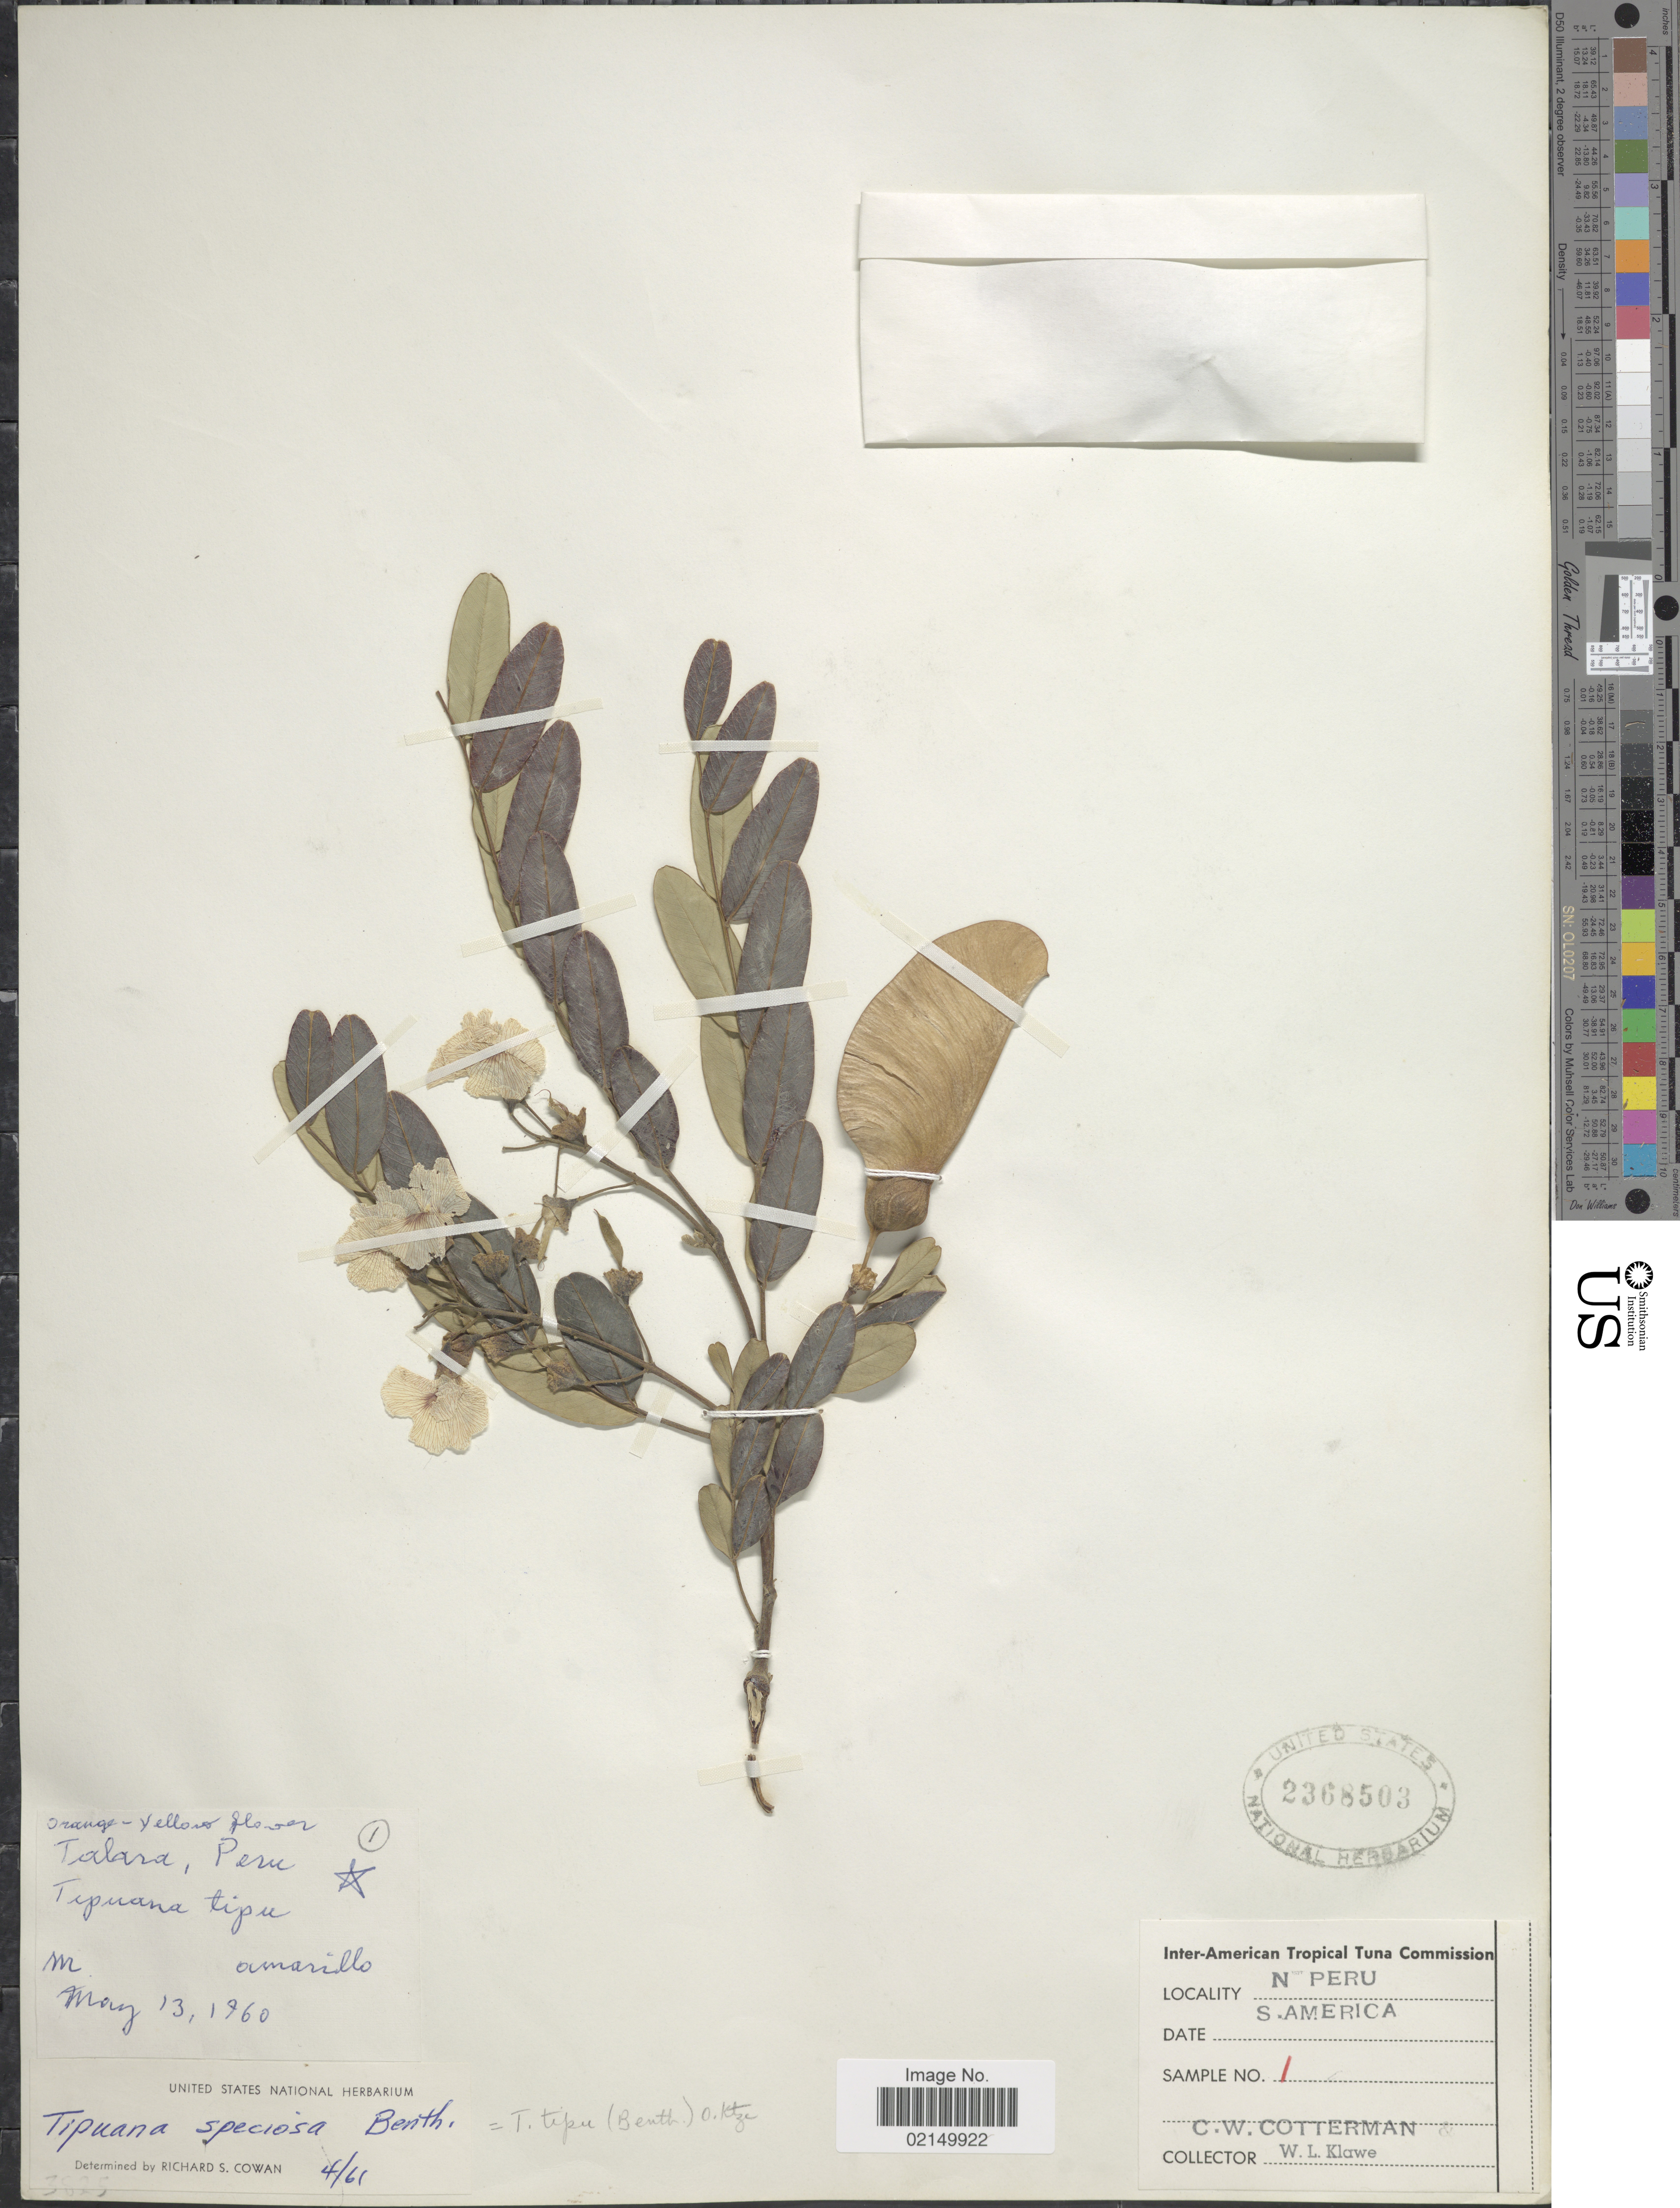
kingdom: Plantae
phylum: Tracheophyta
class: Magnoliopsida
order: Fabales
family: Fabaceae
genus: Vatairea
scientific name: Vatairea guianensis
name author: Aubl.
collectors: C. Cotterman & W. Klawe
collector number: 1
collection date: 1960-05-13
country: Peru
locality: Talara, Tipuana tipu, N. Peru, amarillo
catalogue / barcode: US 2368503